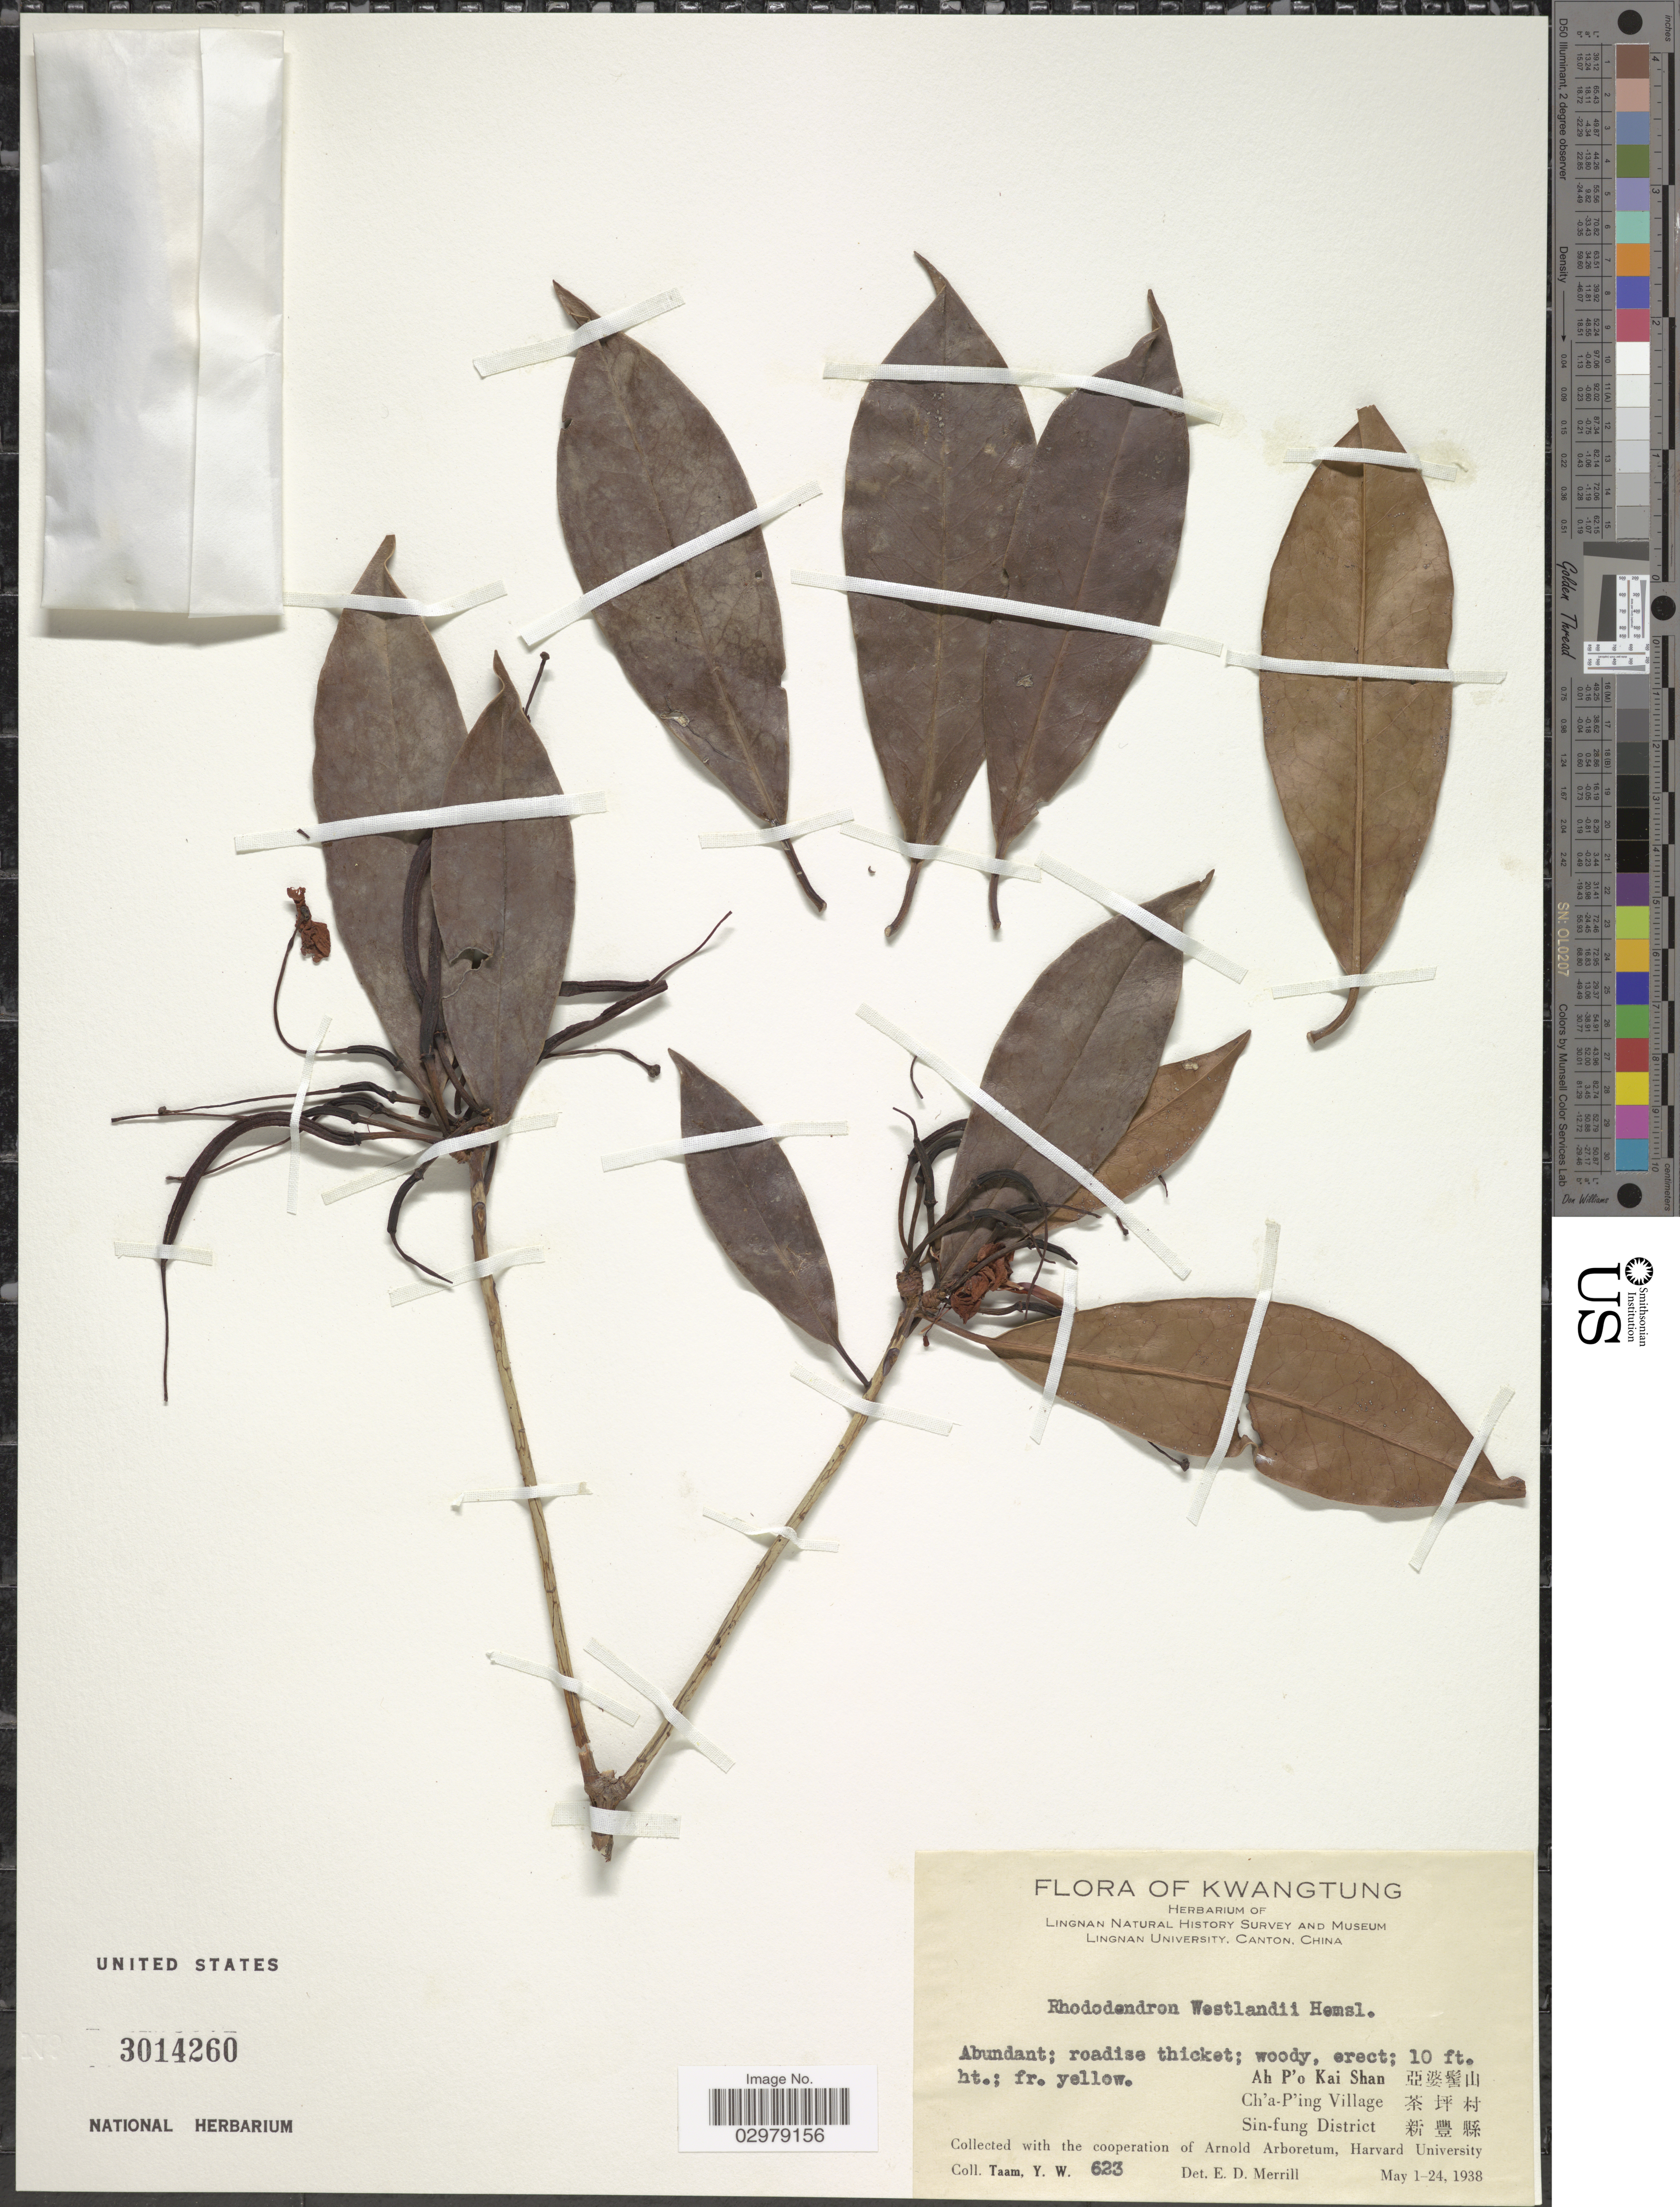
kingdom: Plantae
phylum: Tracheophyta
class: Magnoliopsida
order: Ericales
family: Ericaceae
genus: Rhododendron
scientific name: Rhododendron westlandii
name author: Hemsl.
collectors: Y. W. Taam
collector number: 623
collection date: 1938-05-01/1938-05-24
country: China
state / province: Guangdong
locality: Kwangtung. Ah P'o Kai Shan, Ch'a-P'ing Village, Sin-fung District.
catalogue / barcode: US 3014260